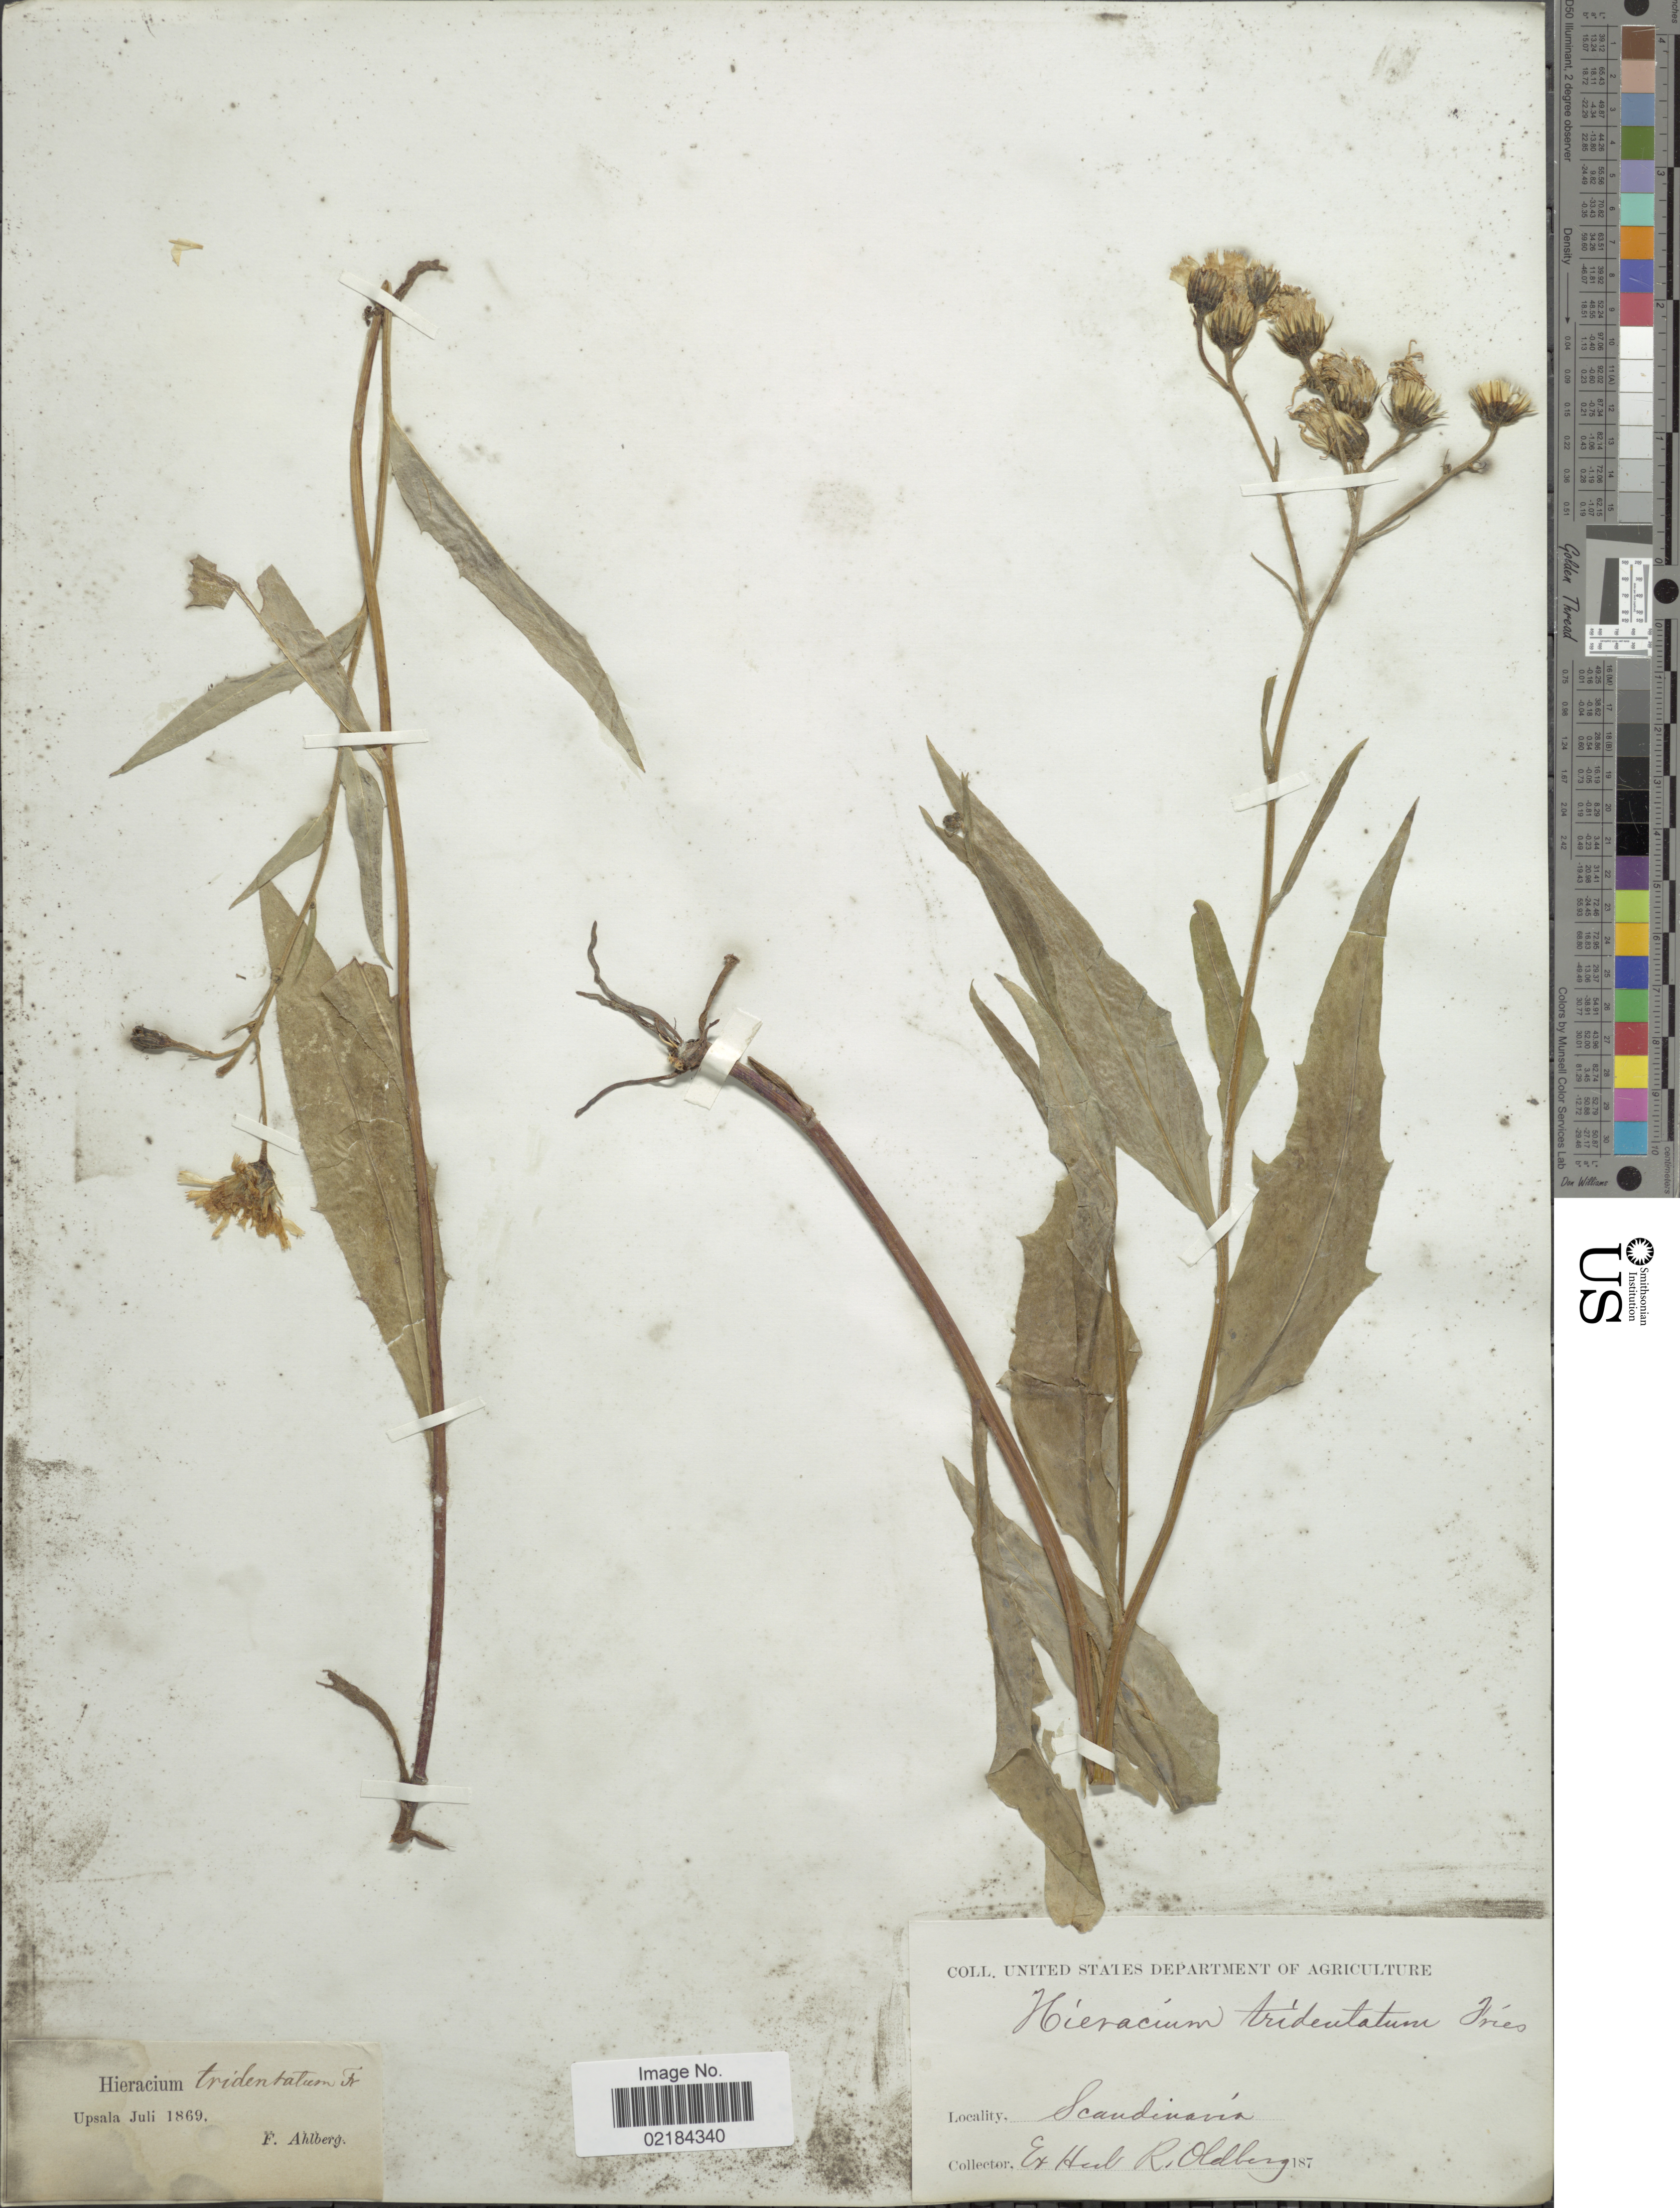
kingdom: Plantae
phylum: Tracheophyta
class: Magnoliopsida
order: Asterales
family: Asteraceae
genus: Hieracium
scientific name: Hieracium laevigatum subsp. tridentatum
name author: (Fr.) Čelak.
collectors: F. Ahlberg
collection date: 1869-07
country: Sweden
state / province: Uppsala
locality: Upsala. Scandinavia